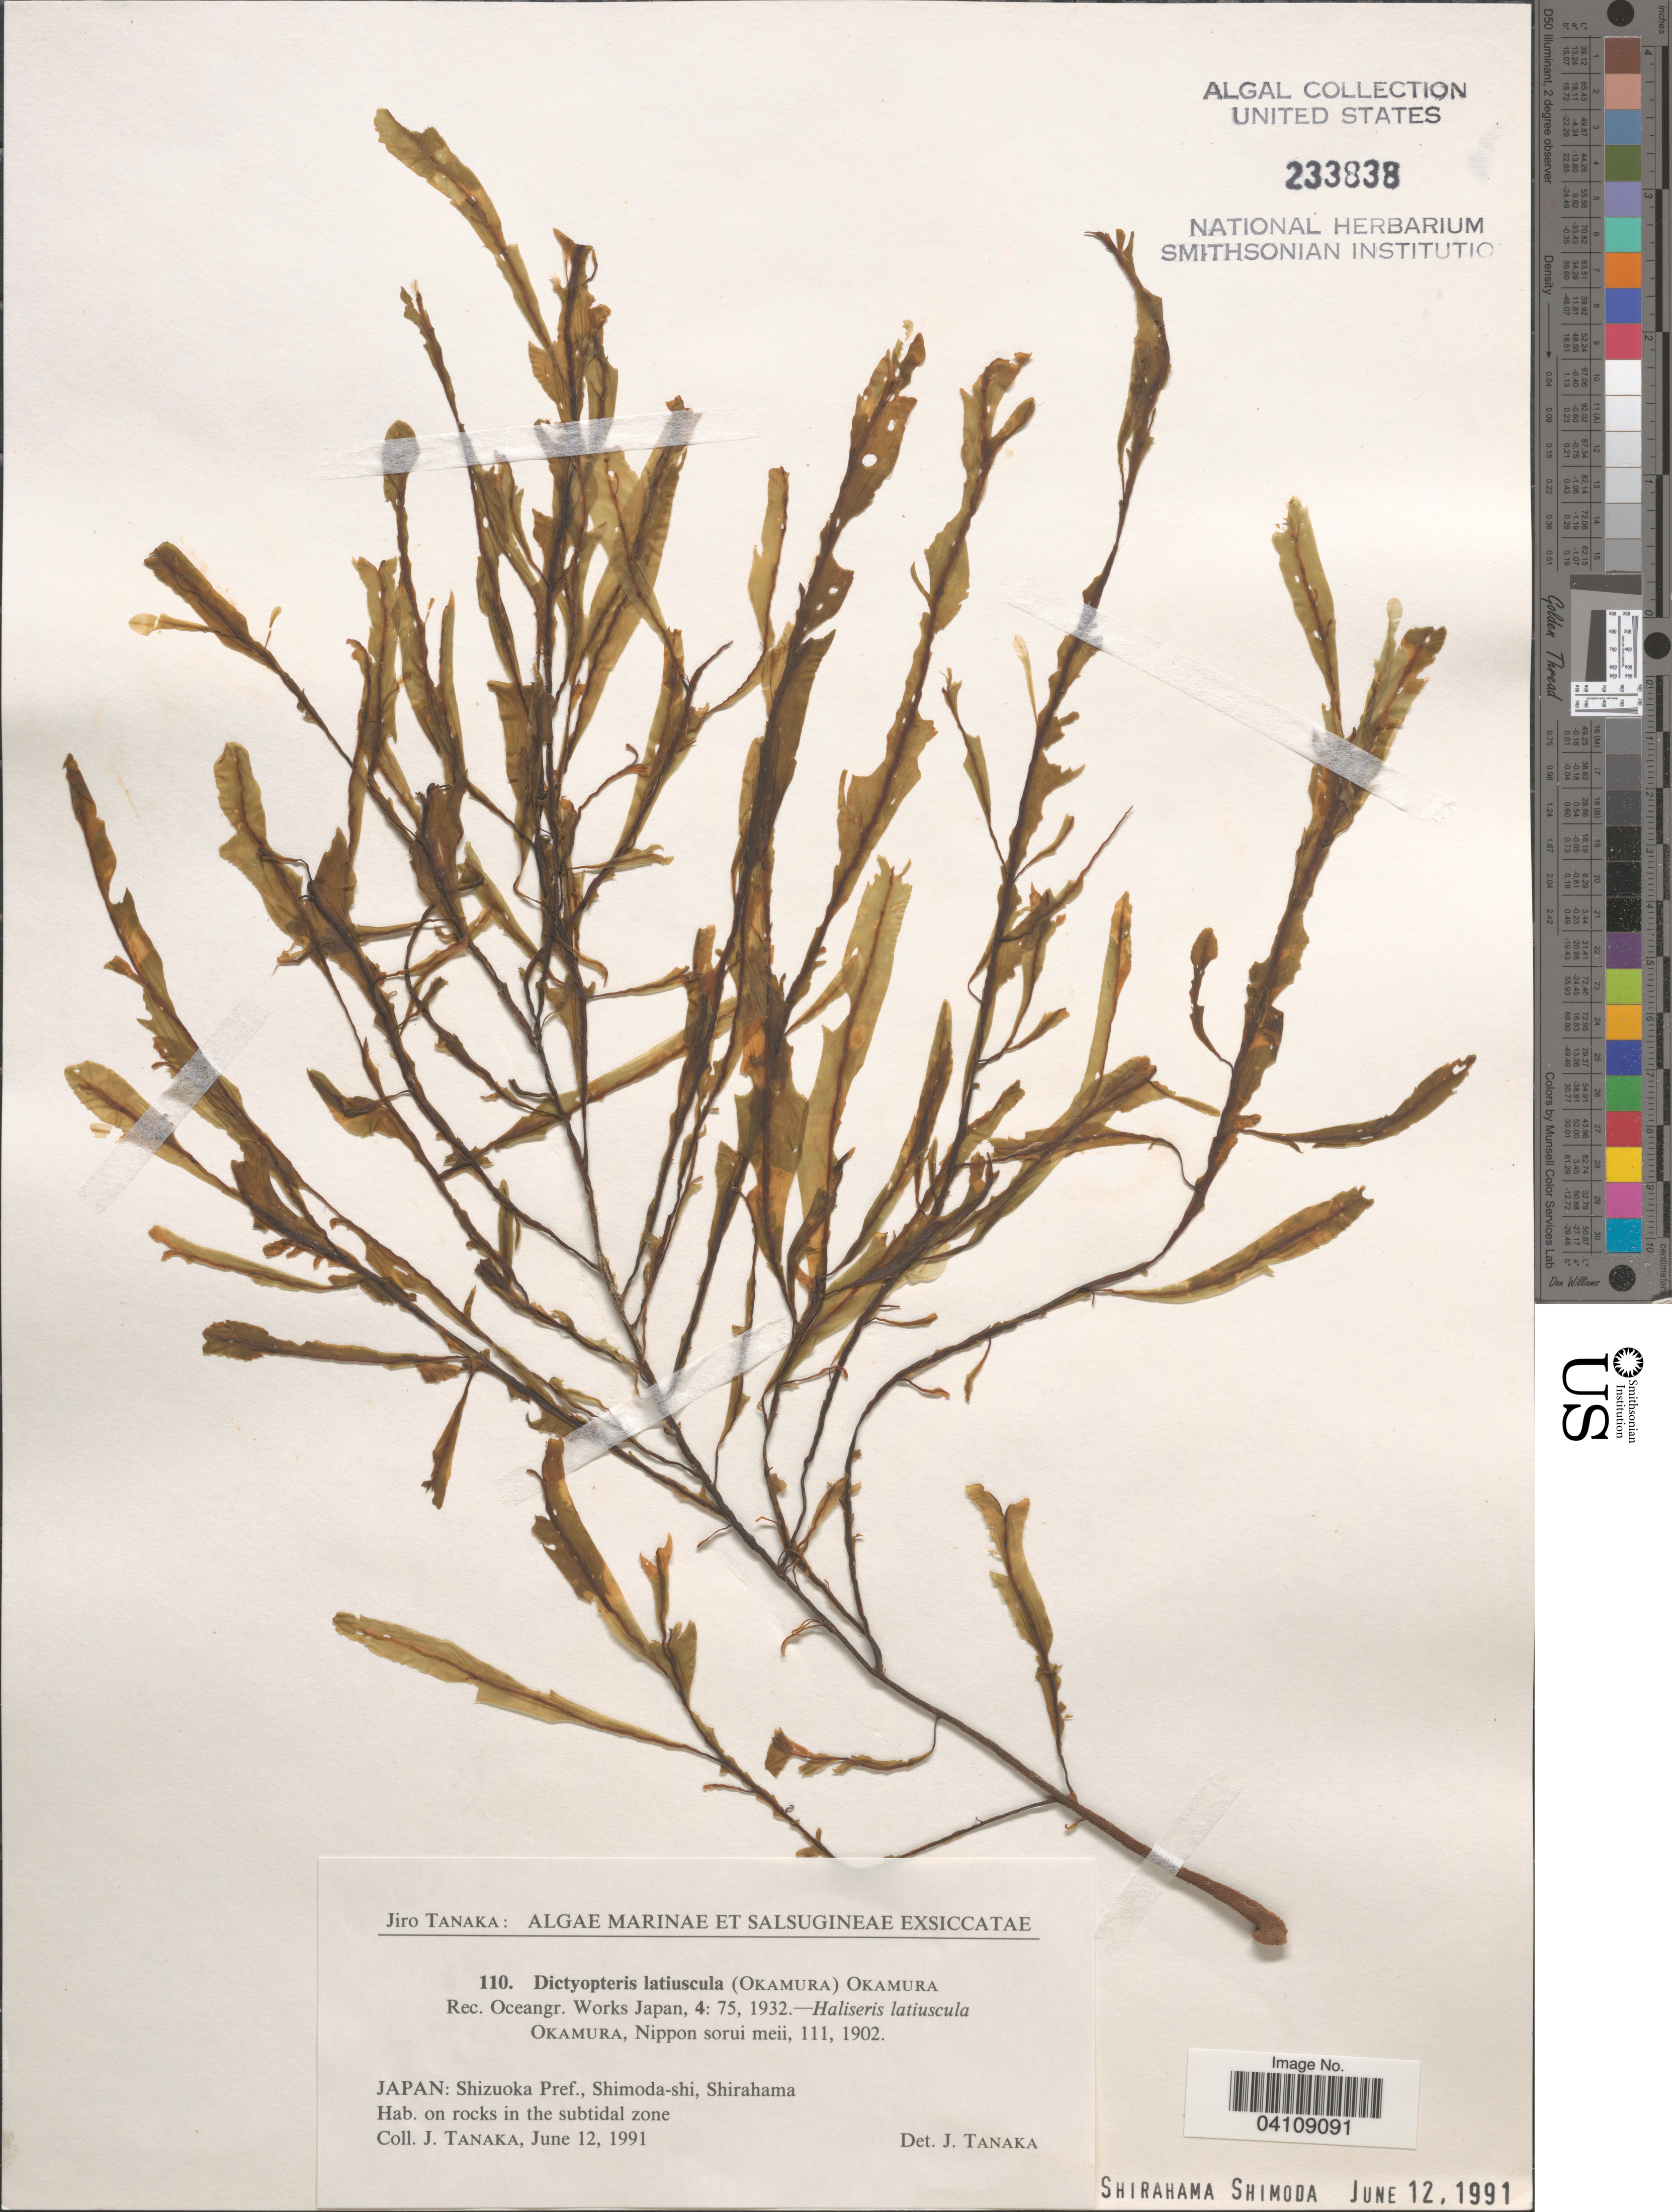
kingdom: Chromista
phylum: Ochrophyta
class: Phaeophyceae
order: Dictyotales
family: Dictyotaceae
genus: Dictyopteris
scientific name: Dictyopteris latiuscula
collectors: J. Tanaka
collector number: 110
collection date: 1991-06-12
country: Japan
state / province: Sizuoka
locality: Shizuoka Pref., Shimoda-shi, Shirahama.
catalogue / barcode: US 233838